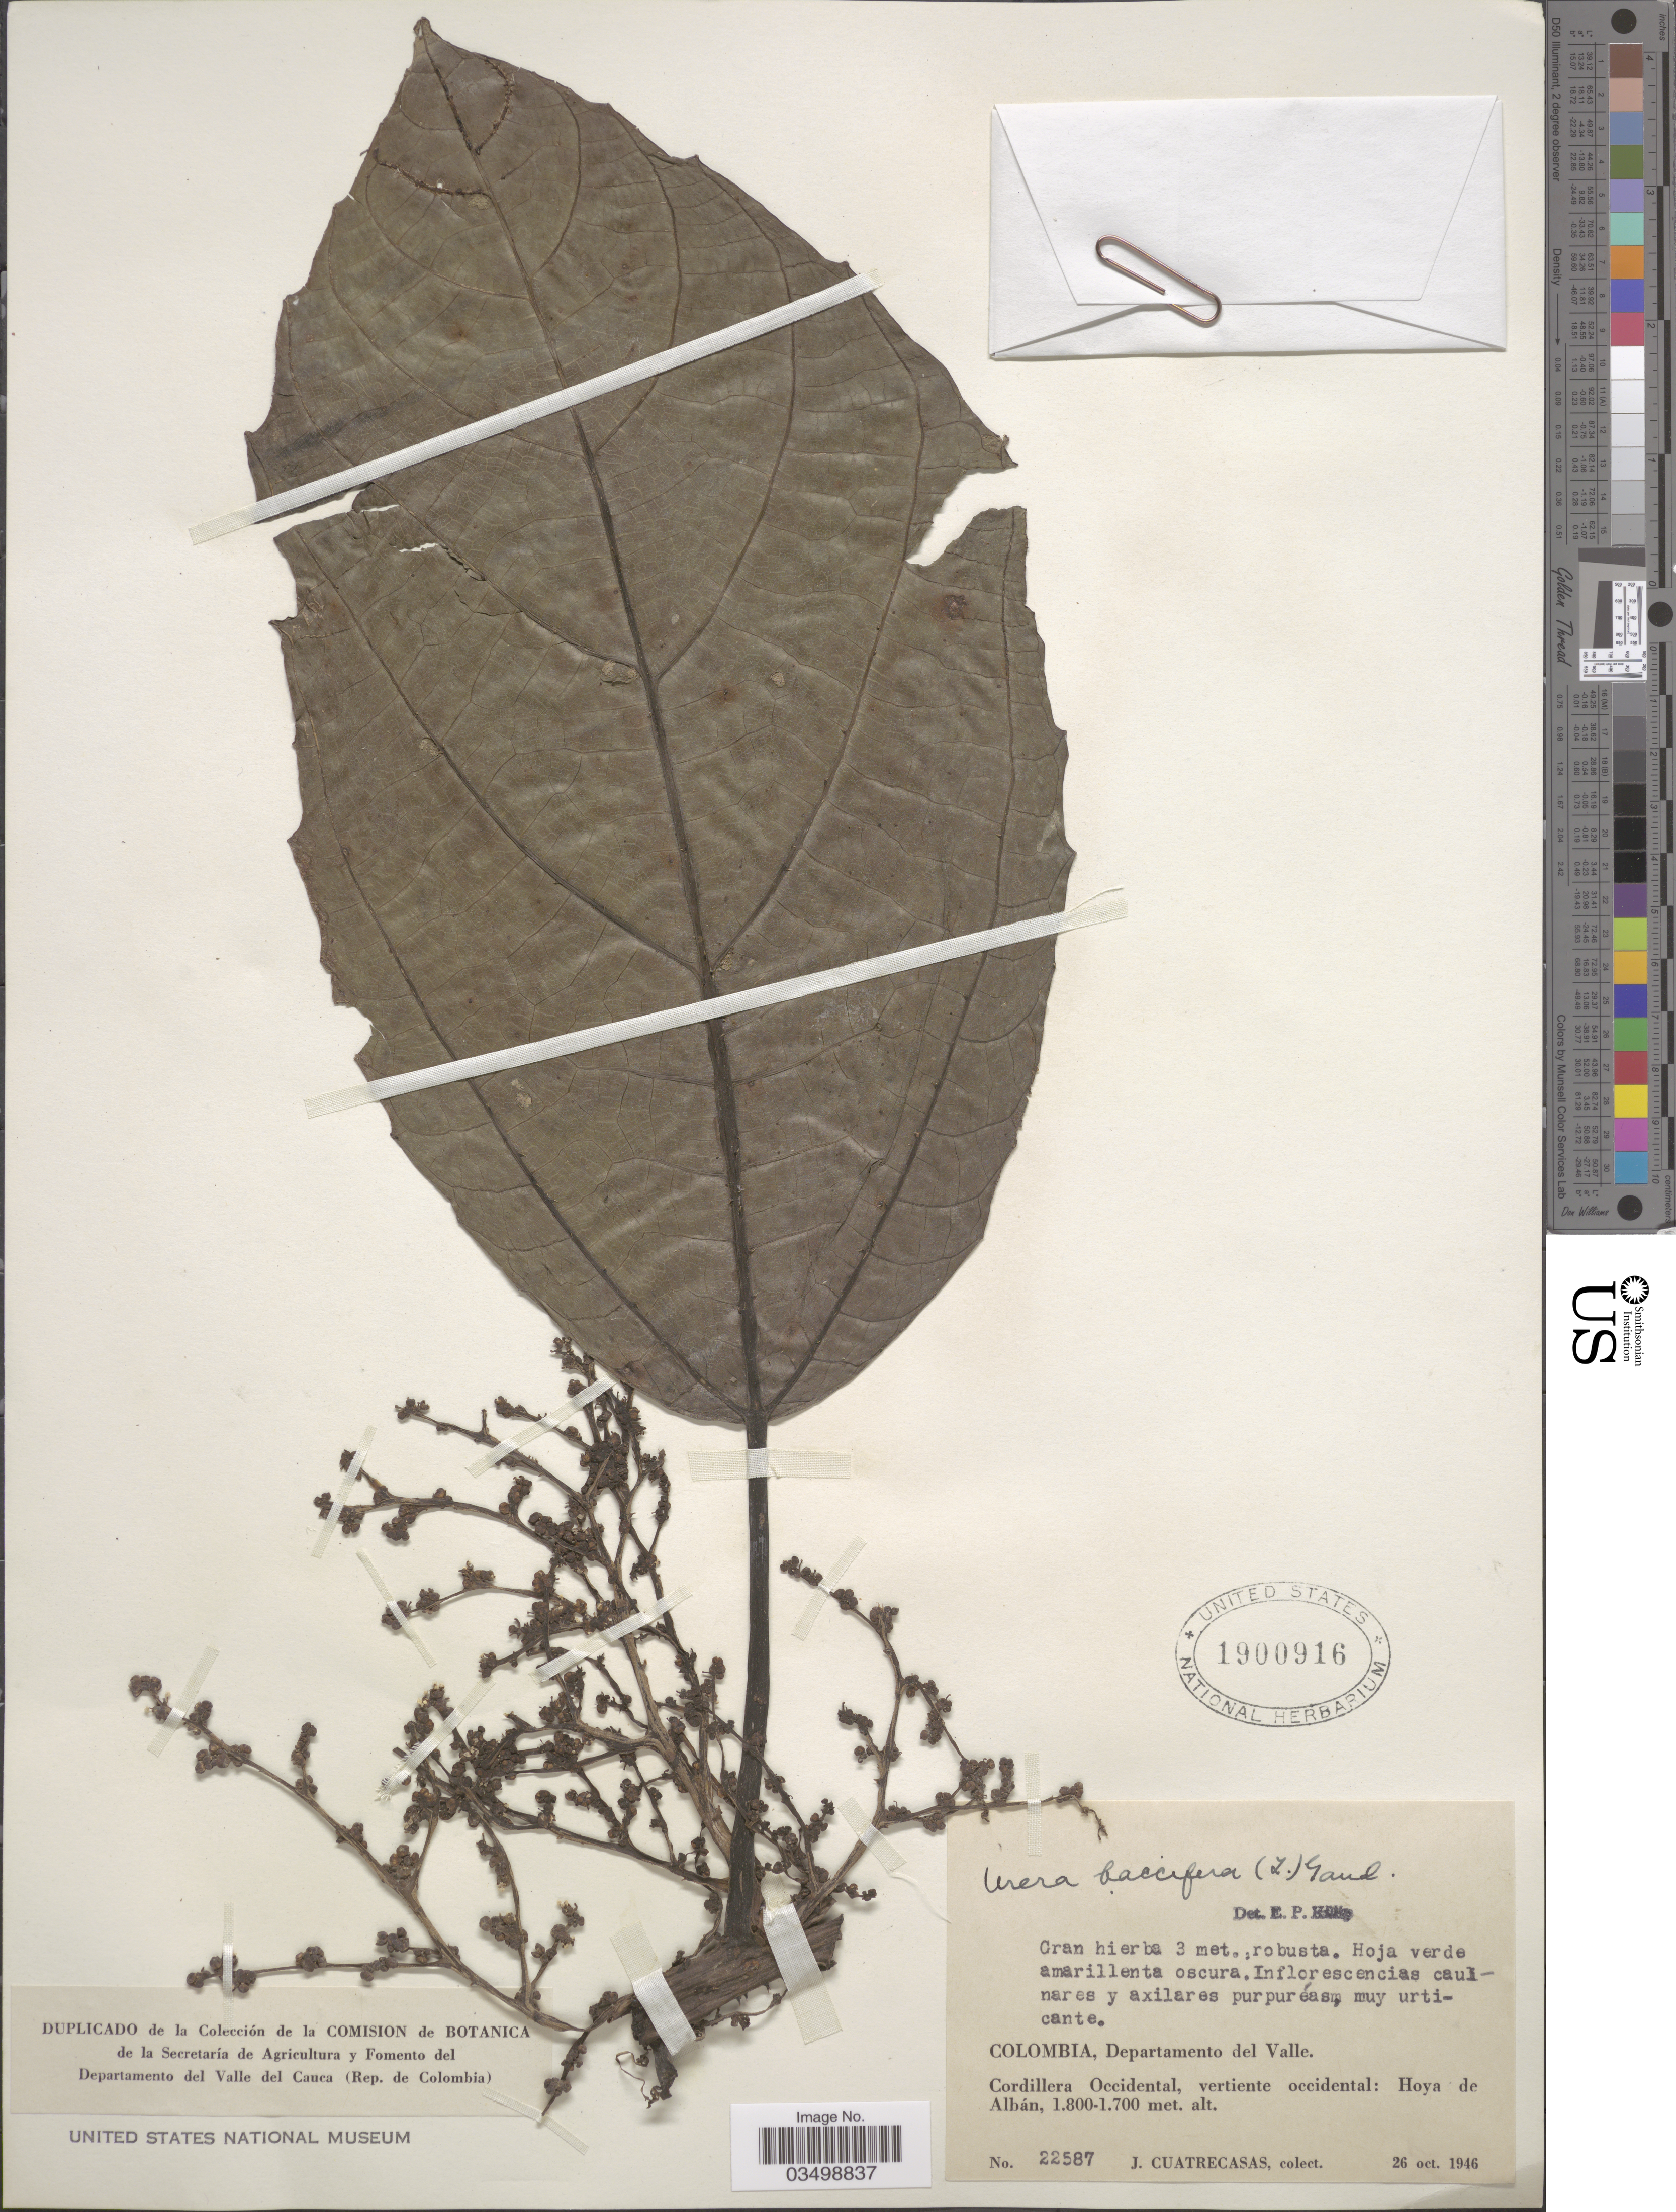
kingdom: Plantae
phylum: Tracheophyta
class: Magnoliopsida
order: Rosales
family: Urticaceae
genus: Urera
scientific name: Urera baccifera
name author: (L.) Gaudich. ex Wedd.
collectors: J. Cuatrecasas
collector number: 22587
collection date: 1946-10-26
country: Colombia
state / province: Valle del Cauca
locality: Departamento del Valle. Cordillera Occidental, vertiene occidental: Hoya de Albán.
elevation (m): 1700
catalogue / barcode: US 1900916